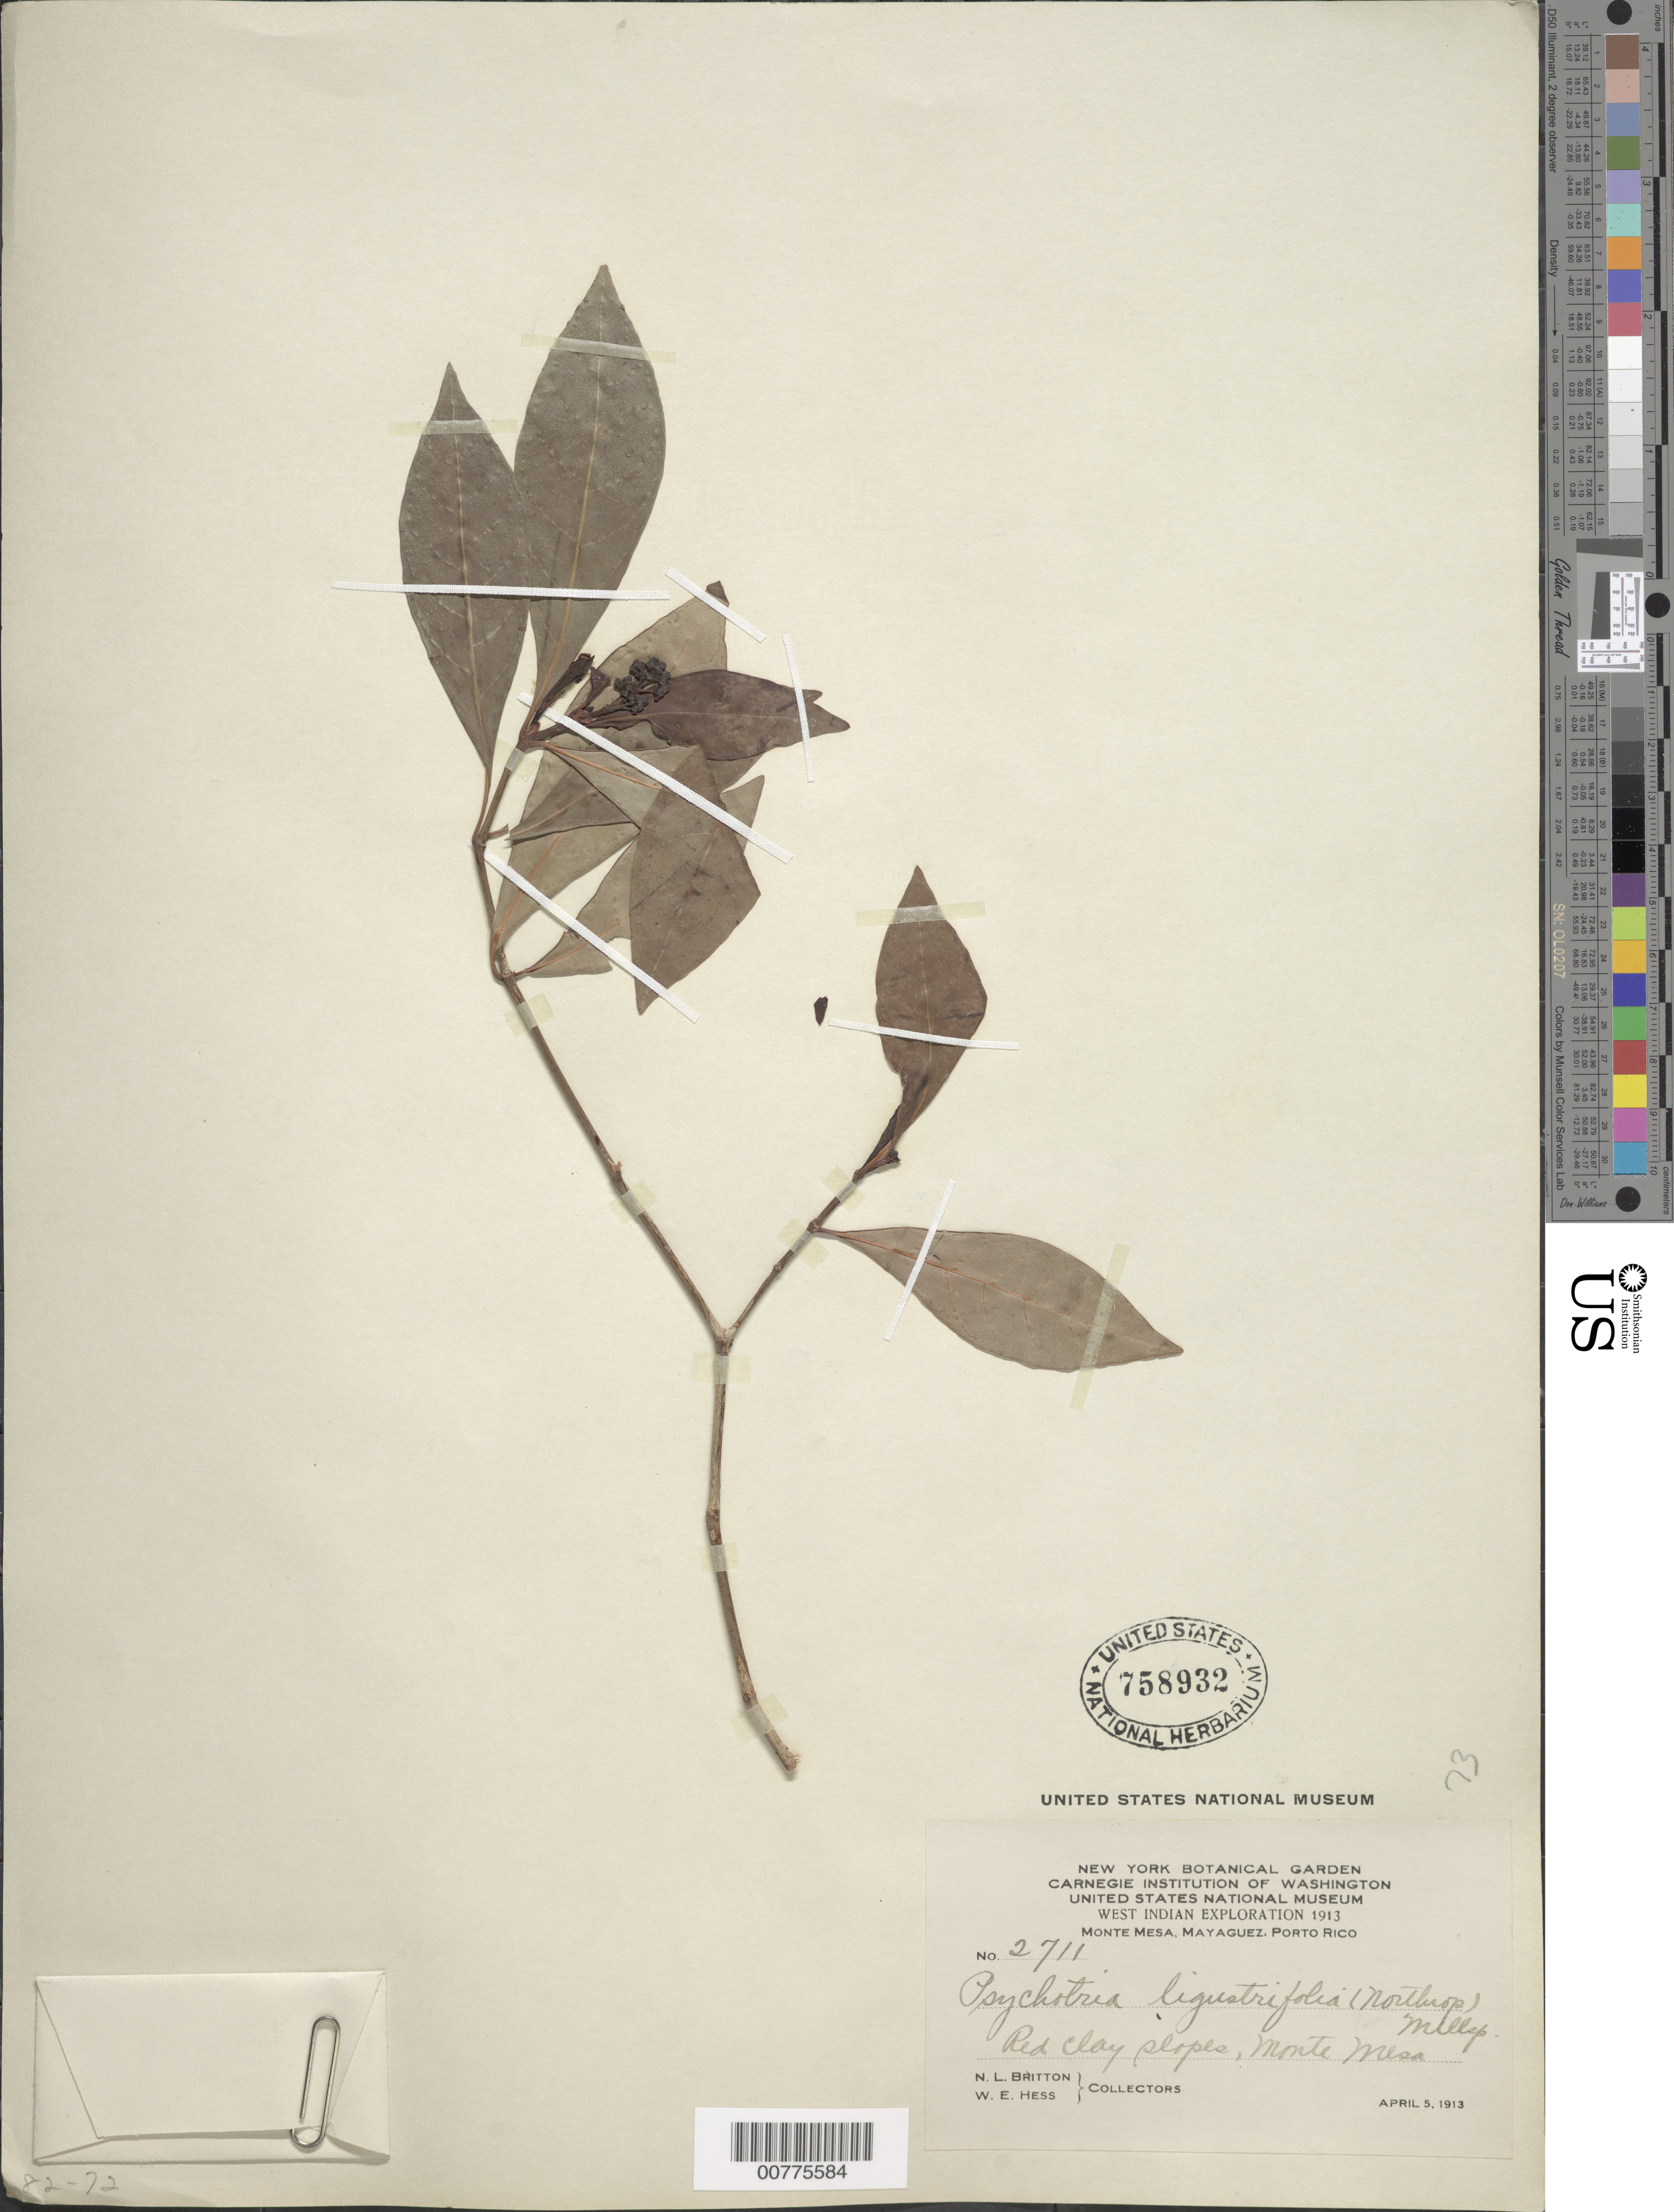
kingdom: Plantae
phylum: Tracheophyta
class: Magnoliopsida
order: Gentianales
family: Rubiaceae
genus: Psychotria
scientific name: Psychotria ligustrifolia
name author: (Northr.) Millsp.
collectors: N. Britton & W. Hess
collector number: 2711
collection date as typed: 05 Apr 1913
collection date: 1913-04-05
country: Puerto Rico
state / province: Mayagüez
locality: Monte Mesa, Mayaguez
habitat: Red clay slopes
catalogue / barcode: US 758932